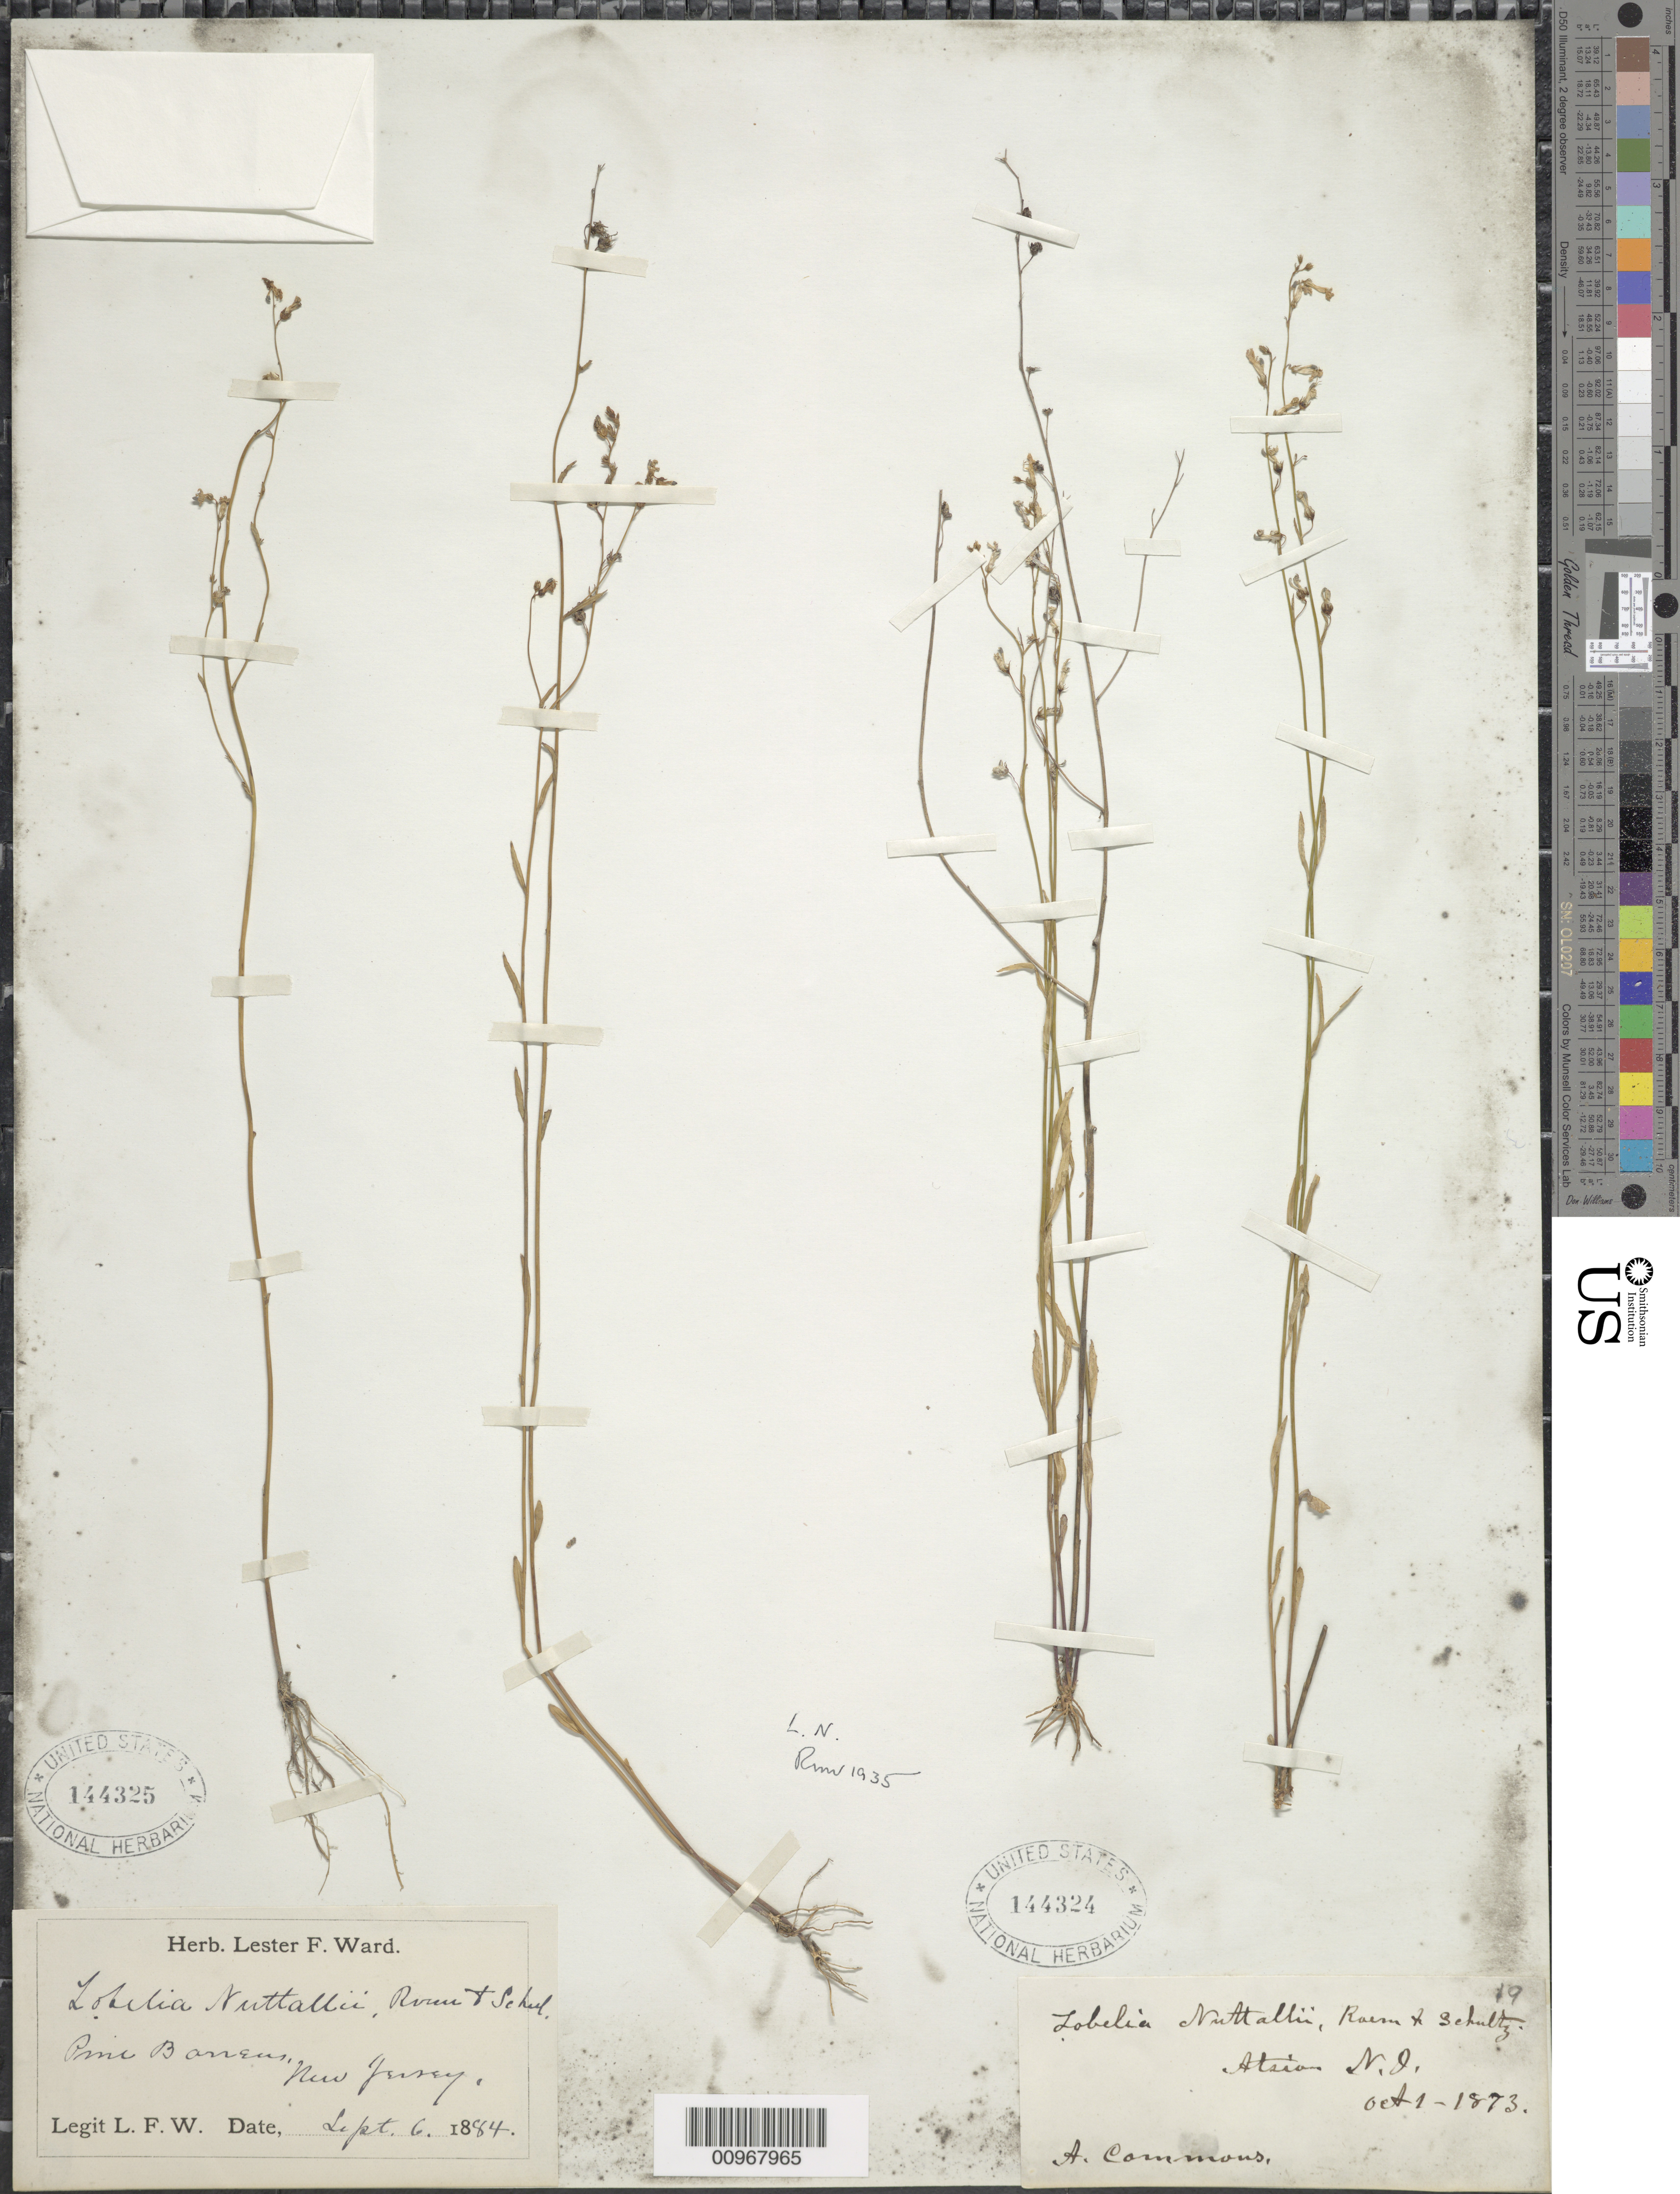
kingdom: Plantae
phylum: Tracheophyta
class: Magnoliopsida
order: Asterales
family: Campanulaceae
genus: Lobelia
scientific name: Lobelia nuttallii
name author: Schult.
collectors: L. F. Ward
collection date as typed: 06 Sep 1884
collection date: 1884-09-06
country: United States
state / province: New Jersey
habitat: pine barrens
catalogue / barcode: US 144325